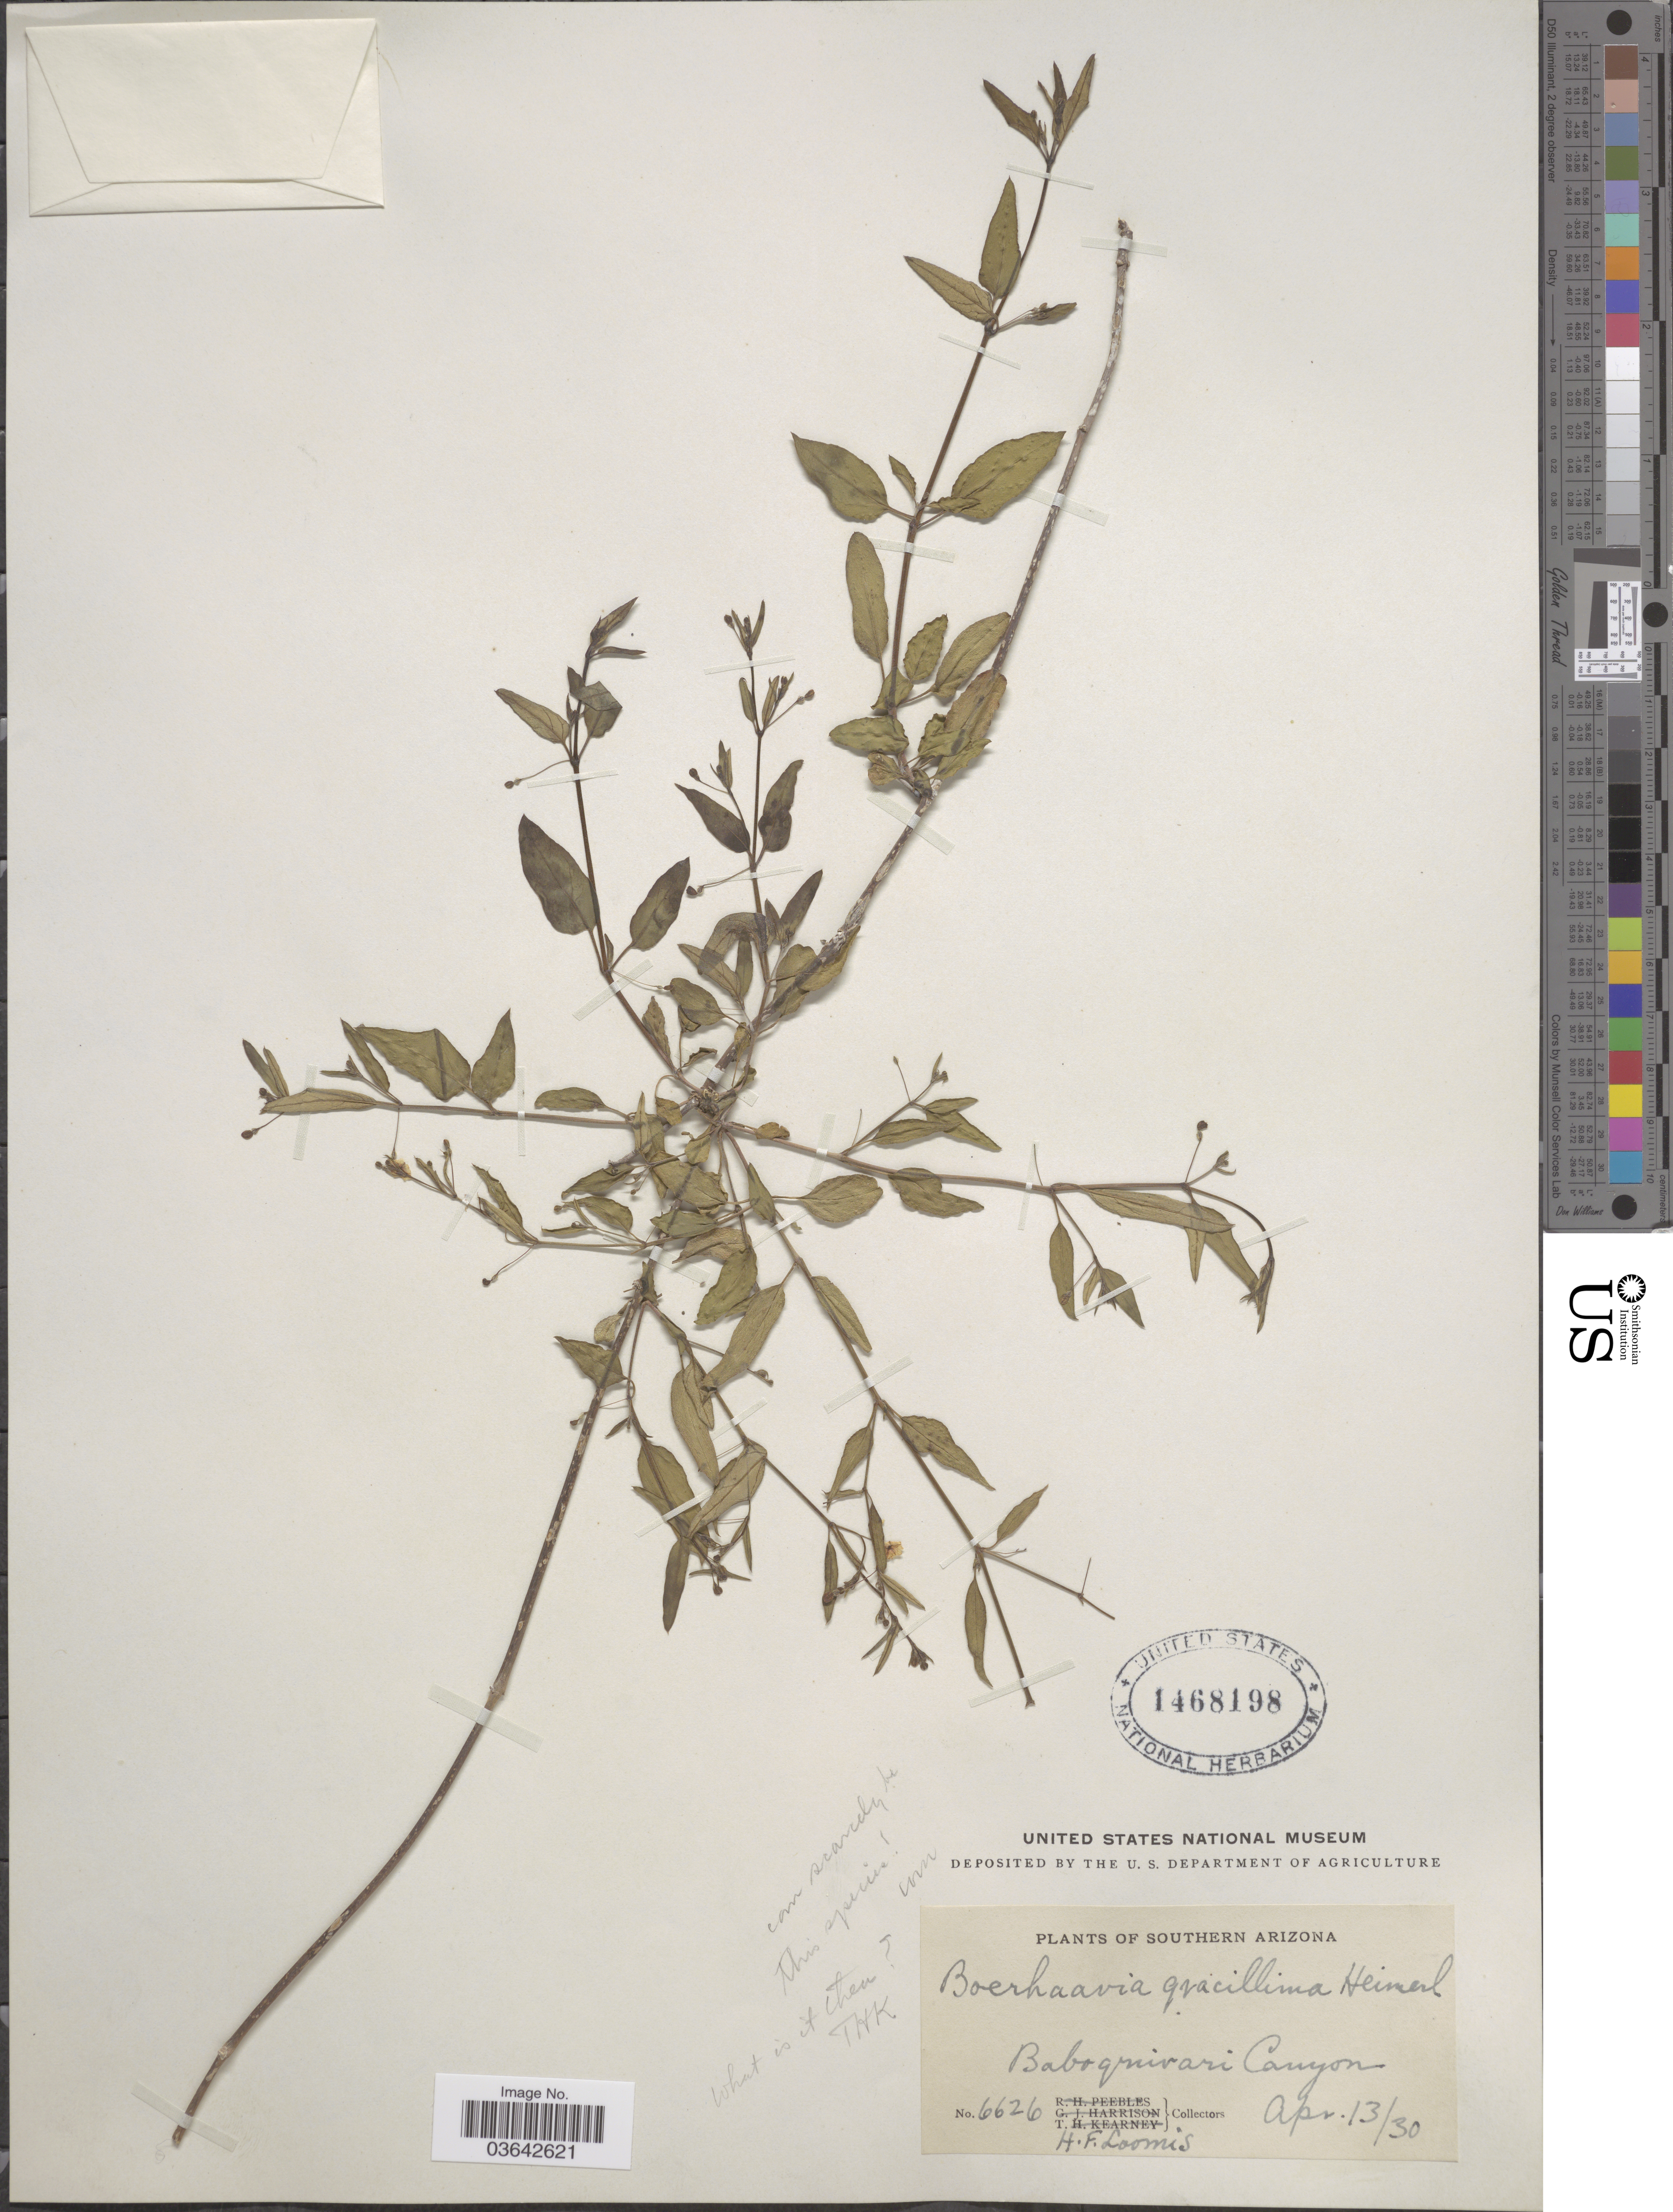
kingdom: Plantae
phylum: Tracheophyta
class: Magnoliopsida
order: Caryophyllales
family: Nyctaginaceae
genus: Boerhavia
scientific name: Boerhavia gracillima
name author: Heimerl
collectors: H. F. Loomis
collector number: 6626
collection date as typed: Transcribed d/m/y: 13/4/30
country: United States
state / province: Arizona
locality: Southern Arizona. Baboquivari Canyon.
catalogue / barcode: US 1468198